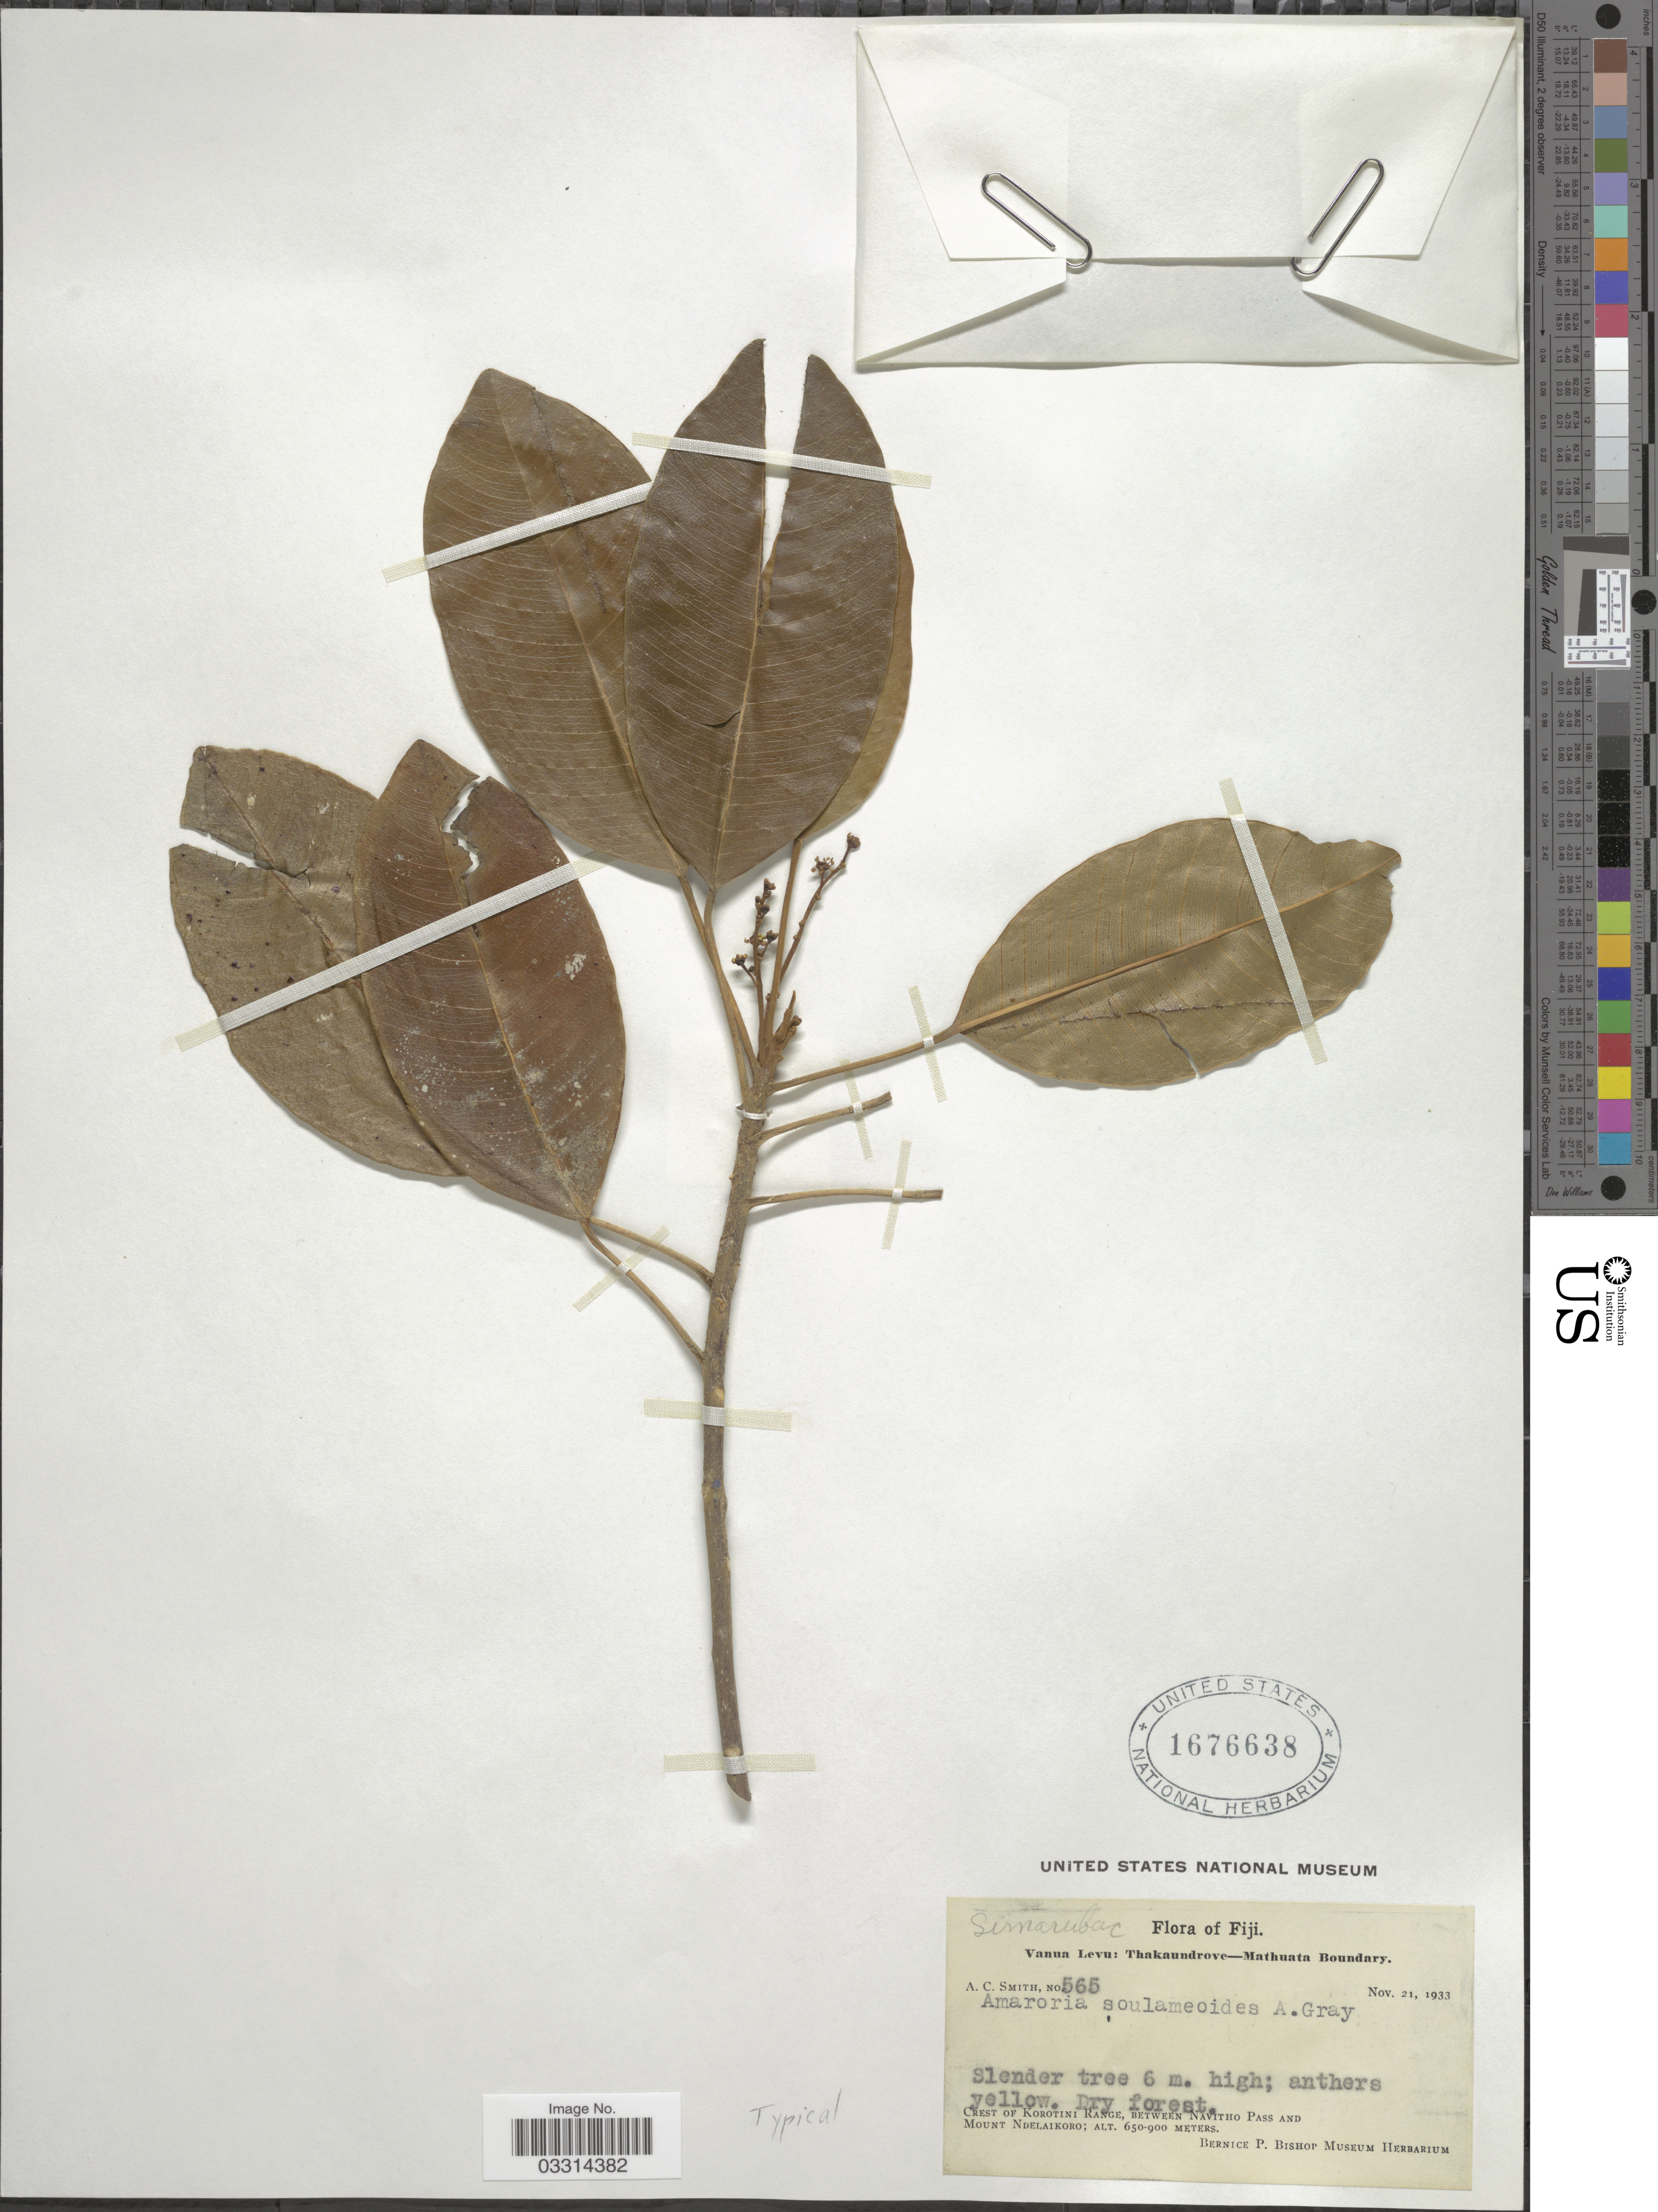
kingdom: Plantae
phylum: Tracheophyta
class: Magnoliopsida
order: Sapindales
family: Simaroubaceae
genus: Soulamea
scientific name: Soulamea soulameoides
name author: (A. Gray) Noot.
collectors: A. C. Smith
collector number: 565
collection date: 1933-11-21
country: Fiji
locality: Vanua Levu: Thakaundrove- Mathuata Boundary. Crest of Korotini Range, between Navitho Pass and Mount Ndelaikoro.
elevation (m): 650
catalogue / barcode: US 1676638